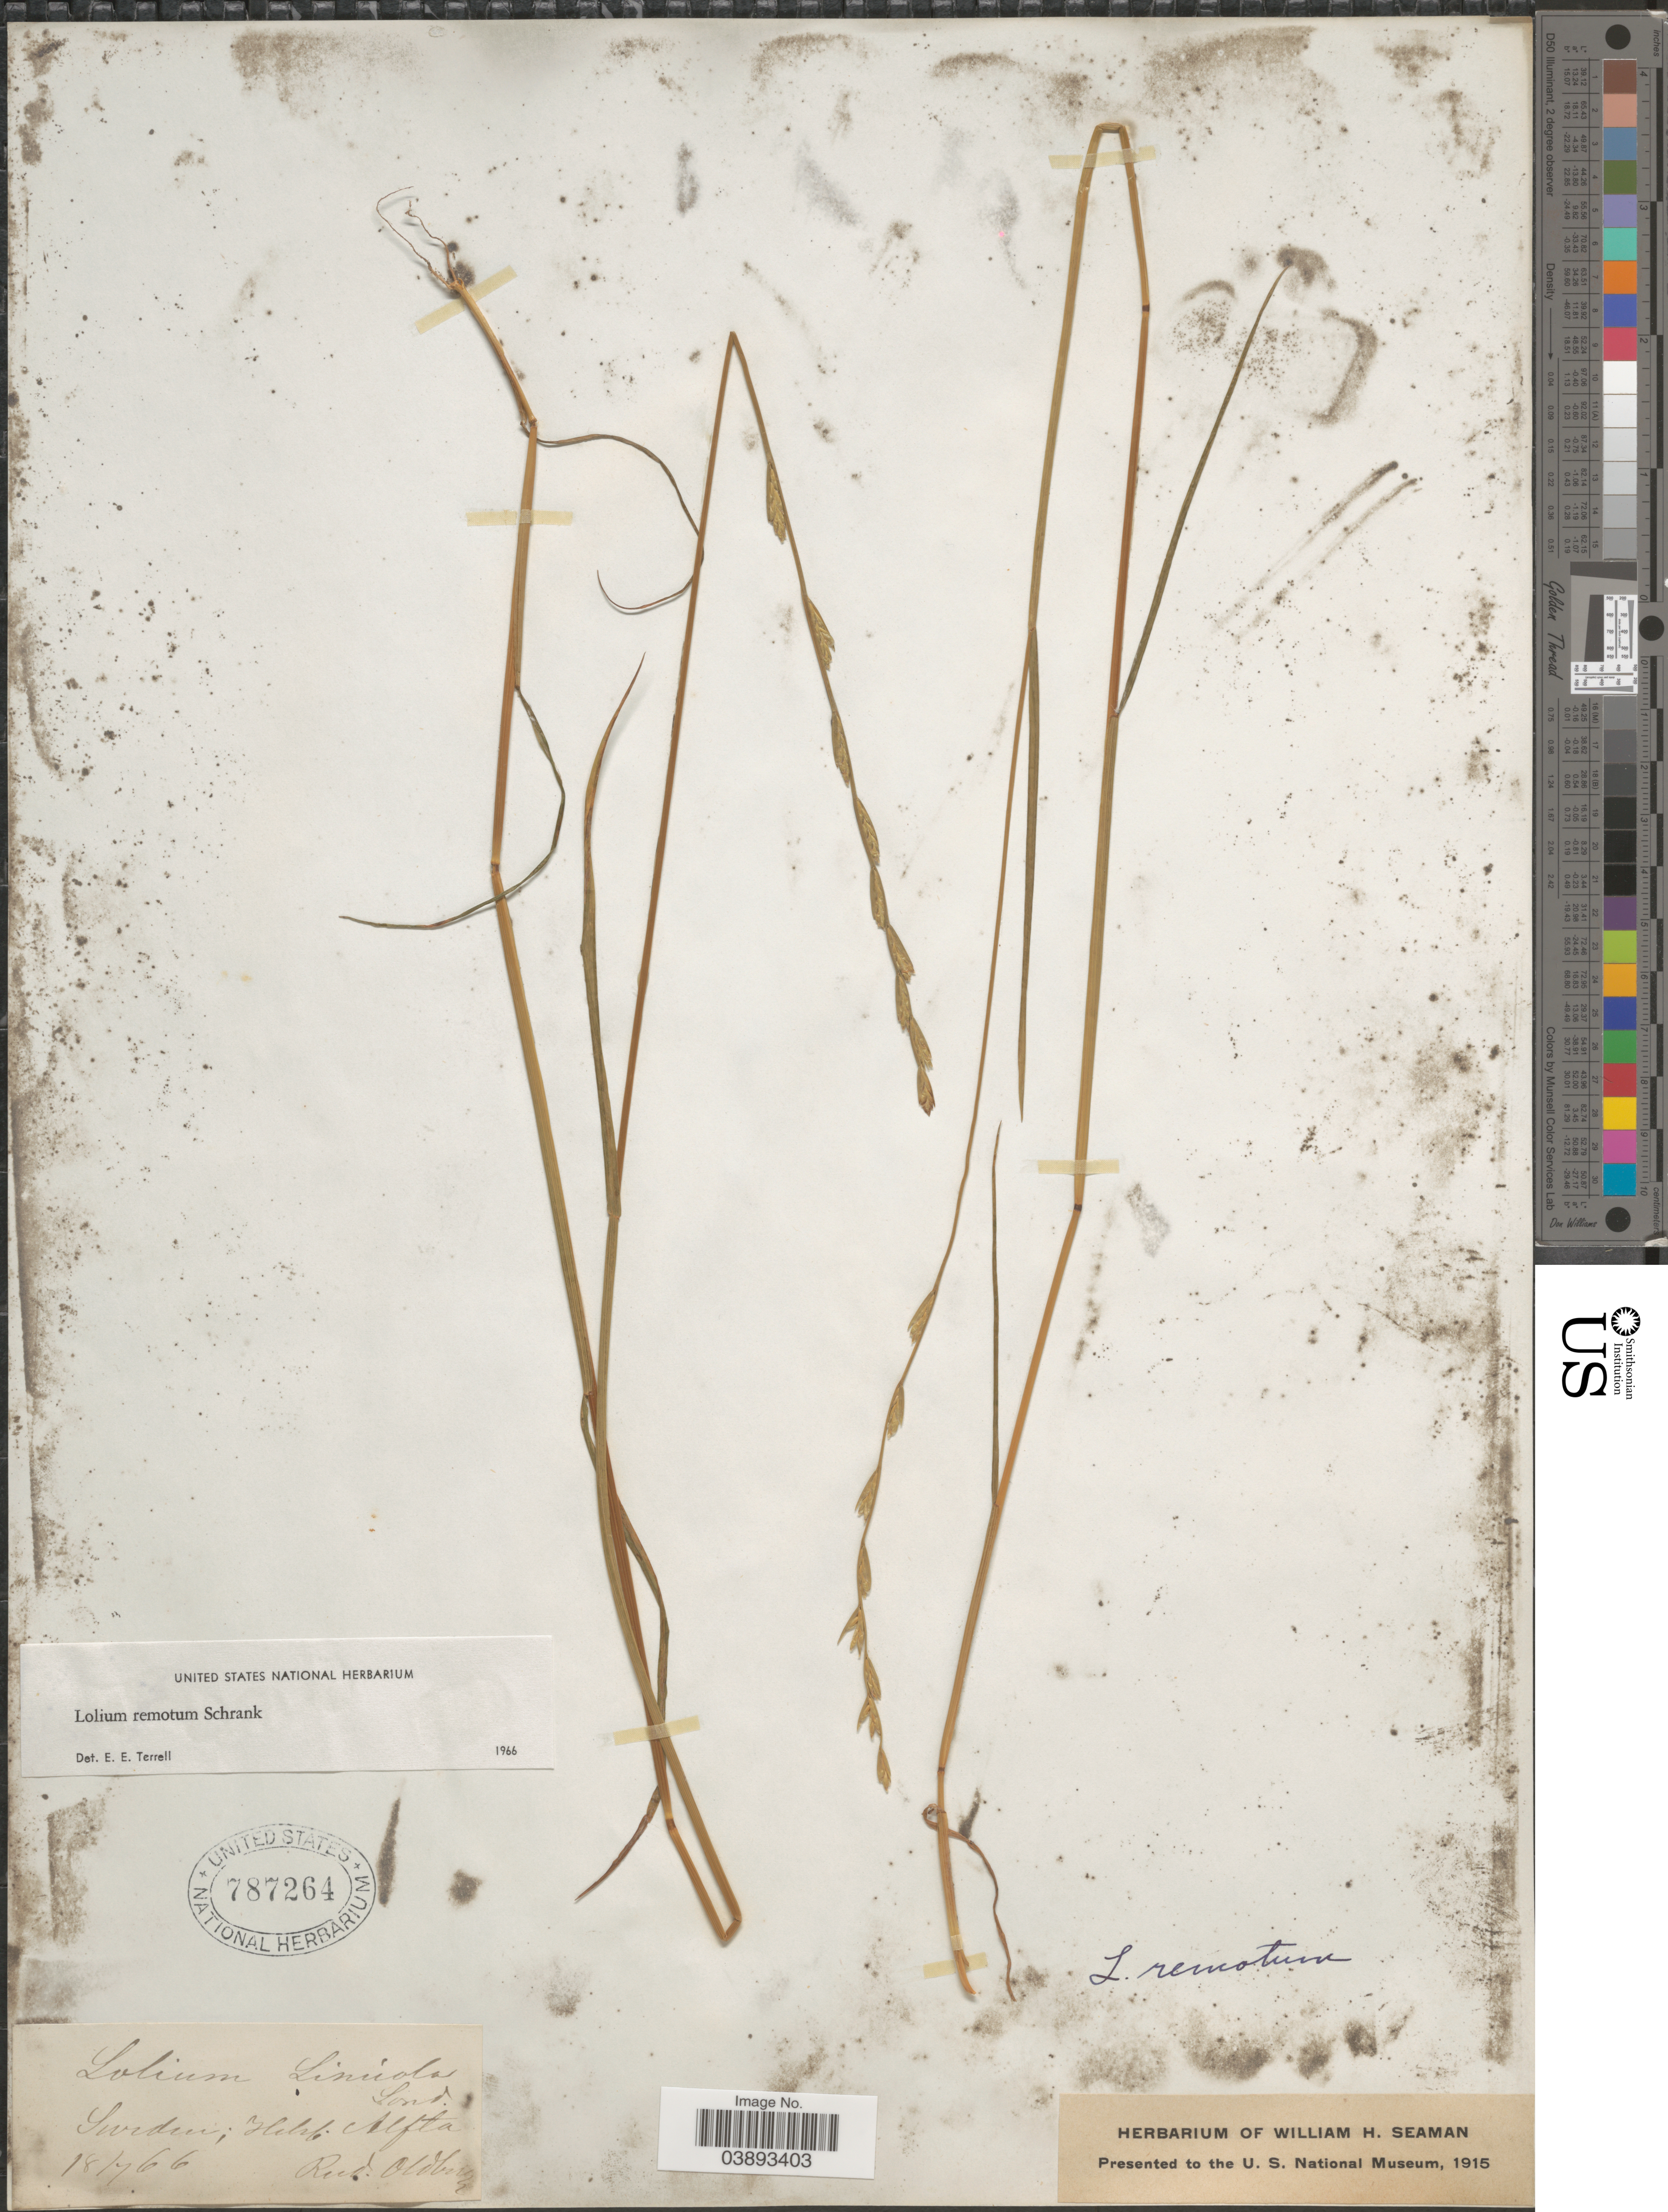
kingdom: Plantae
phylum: Tracheophyta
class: Liliopsida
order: Poales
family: Poaceae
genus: Lolium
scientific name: Lolium remotum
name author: Schrank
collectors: R. Oldberg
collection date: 1866-07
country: Sweden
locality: Helsl. Alfta.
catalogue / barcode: US 787264